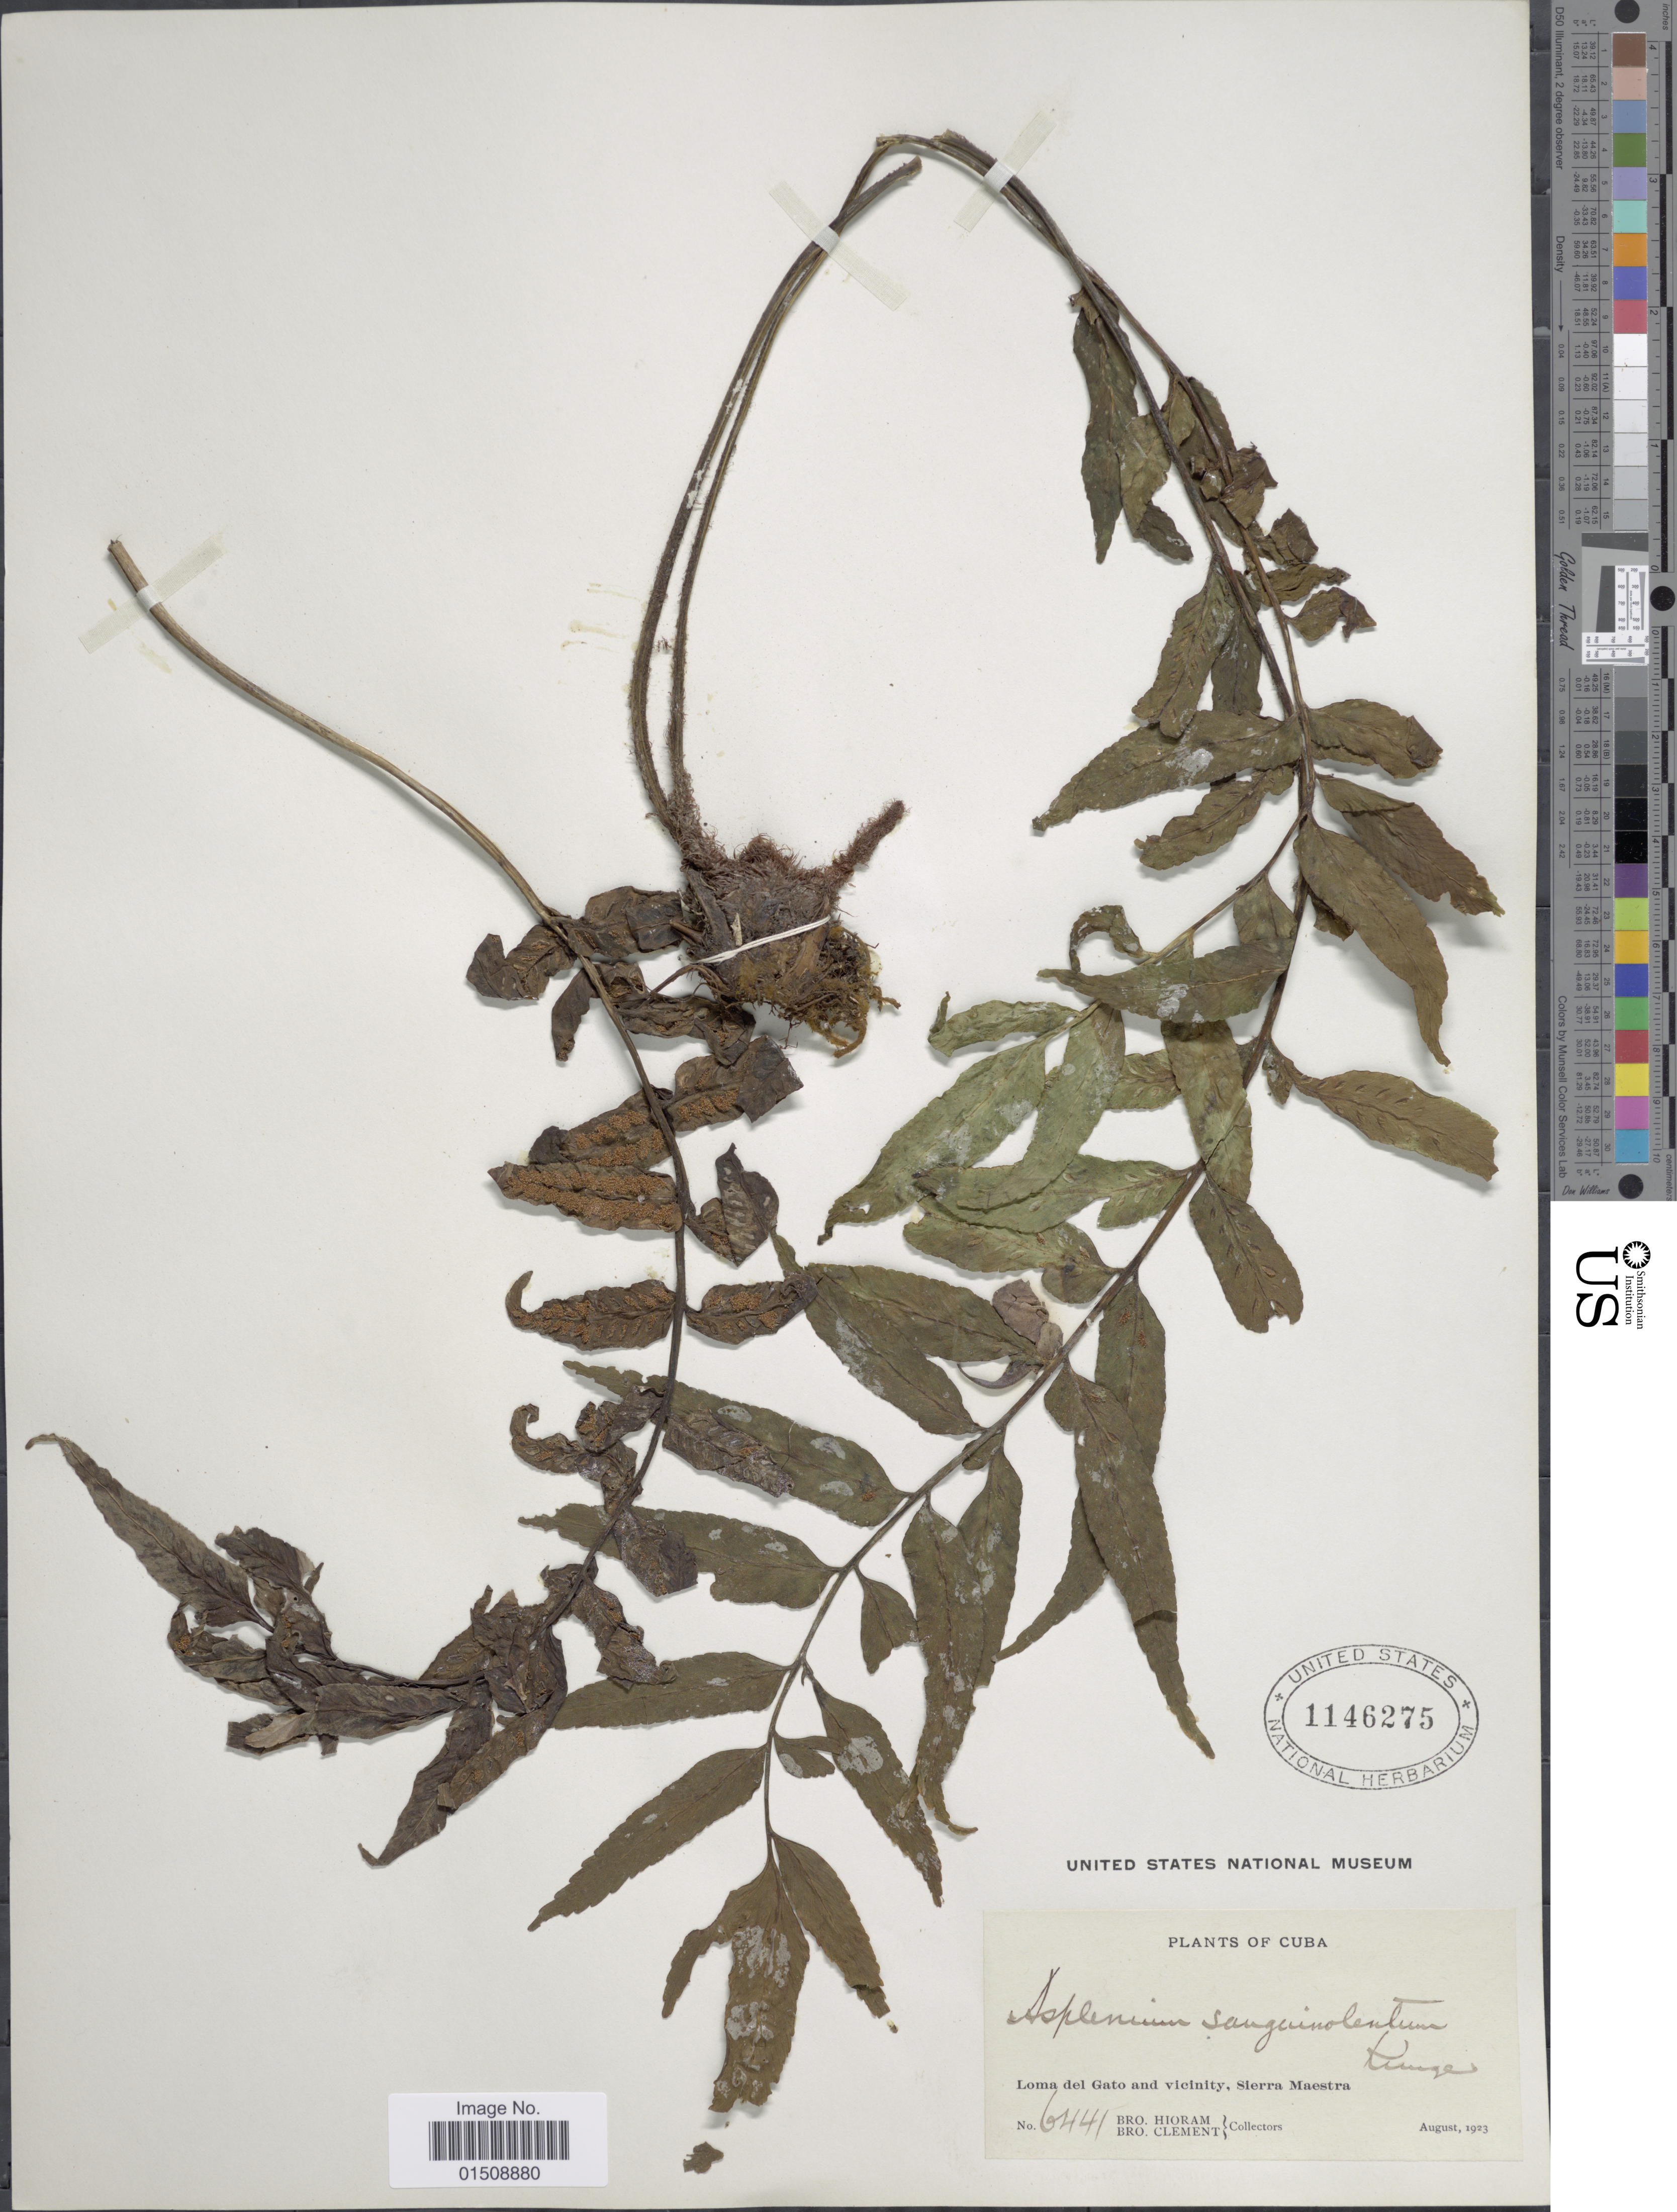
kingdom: Plantae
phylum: Tracheophyta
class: Polypodiopsida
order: Polypodiales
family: Aspleniaceae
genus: Asplenium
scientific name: Asplenium feei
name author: Kunze ex Fée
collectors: Bro. Hioram & B. Clement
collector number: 6441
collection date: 1923-08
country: Cuba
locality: Loma del Gato and vicinity, Sierra Maestra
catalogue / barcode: US 1146275